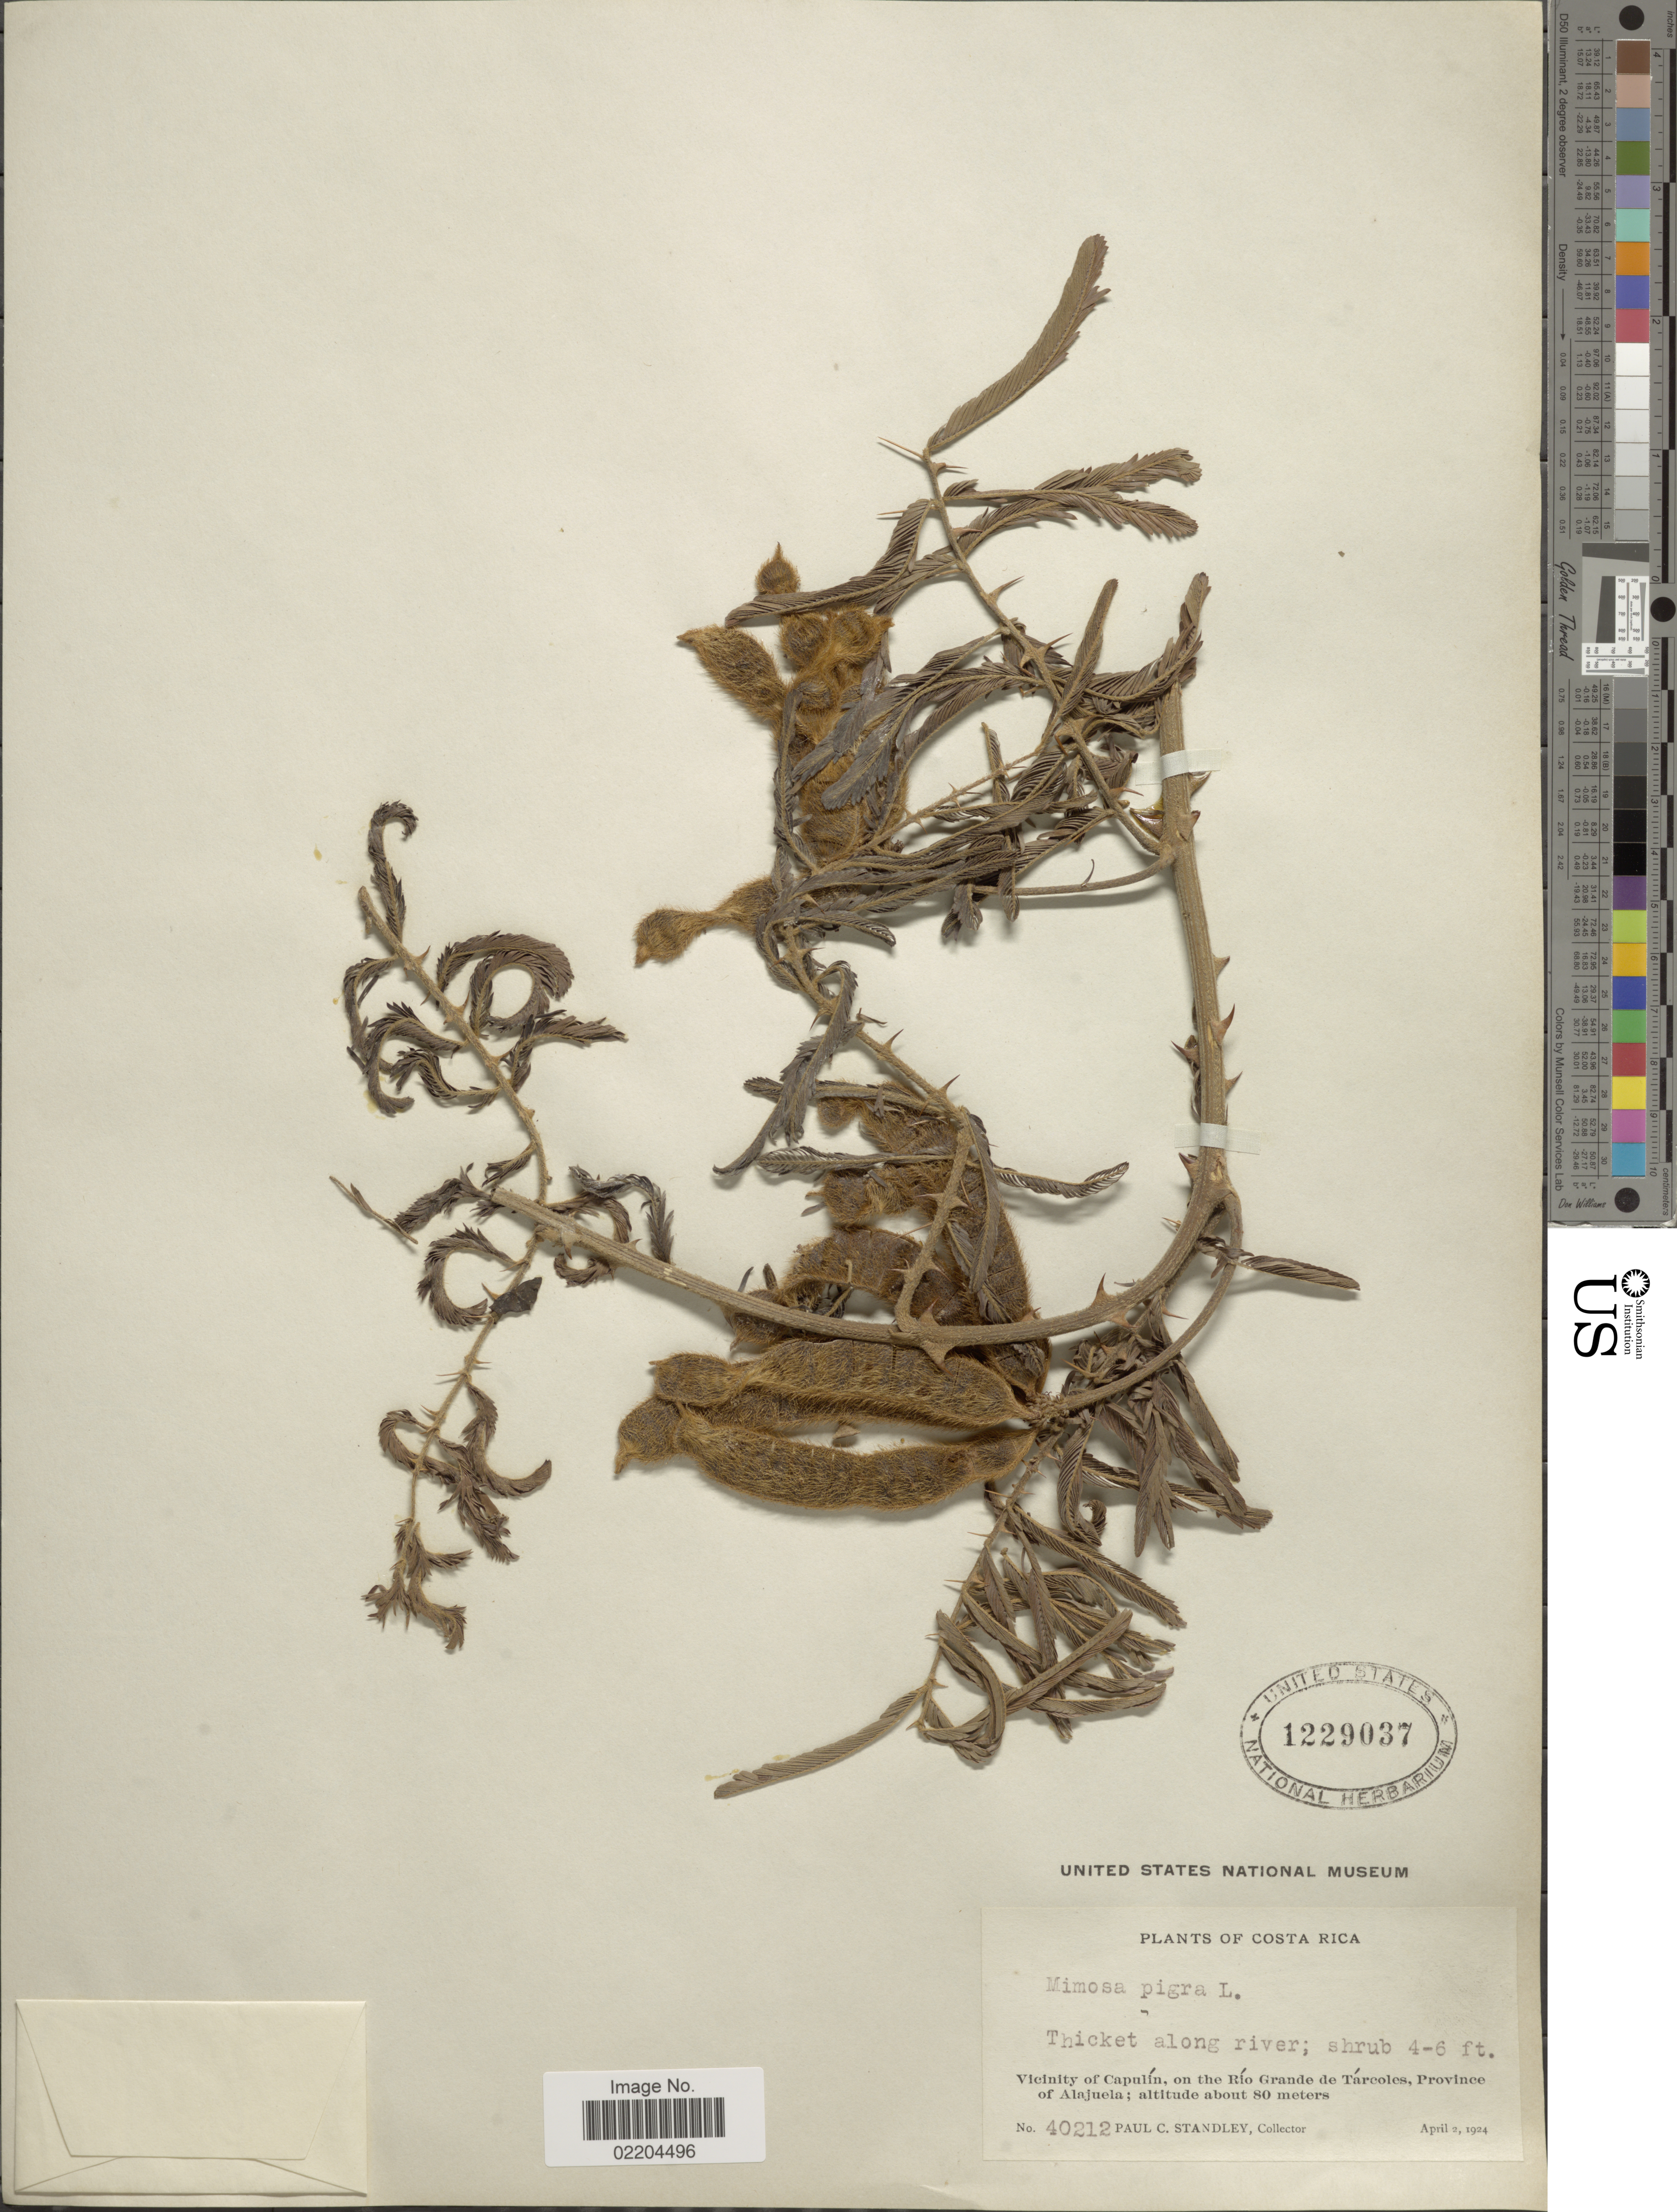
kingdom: Plantae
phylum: Tracheophyta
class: Magnoliopsida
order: Fabales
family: Fabaceae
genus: Mimosa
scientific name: Mimosa pigra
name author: L.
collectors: P. C. Standley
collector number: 40212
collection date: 1924-03-02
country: Costa Rica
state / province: Alajuela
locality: Thicket along river, Vicinity of Capulin, on the Rio Grande de Tarcoles, Province of Alajuela.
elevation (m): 80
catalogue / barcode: US 1229037